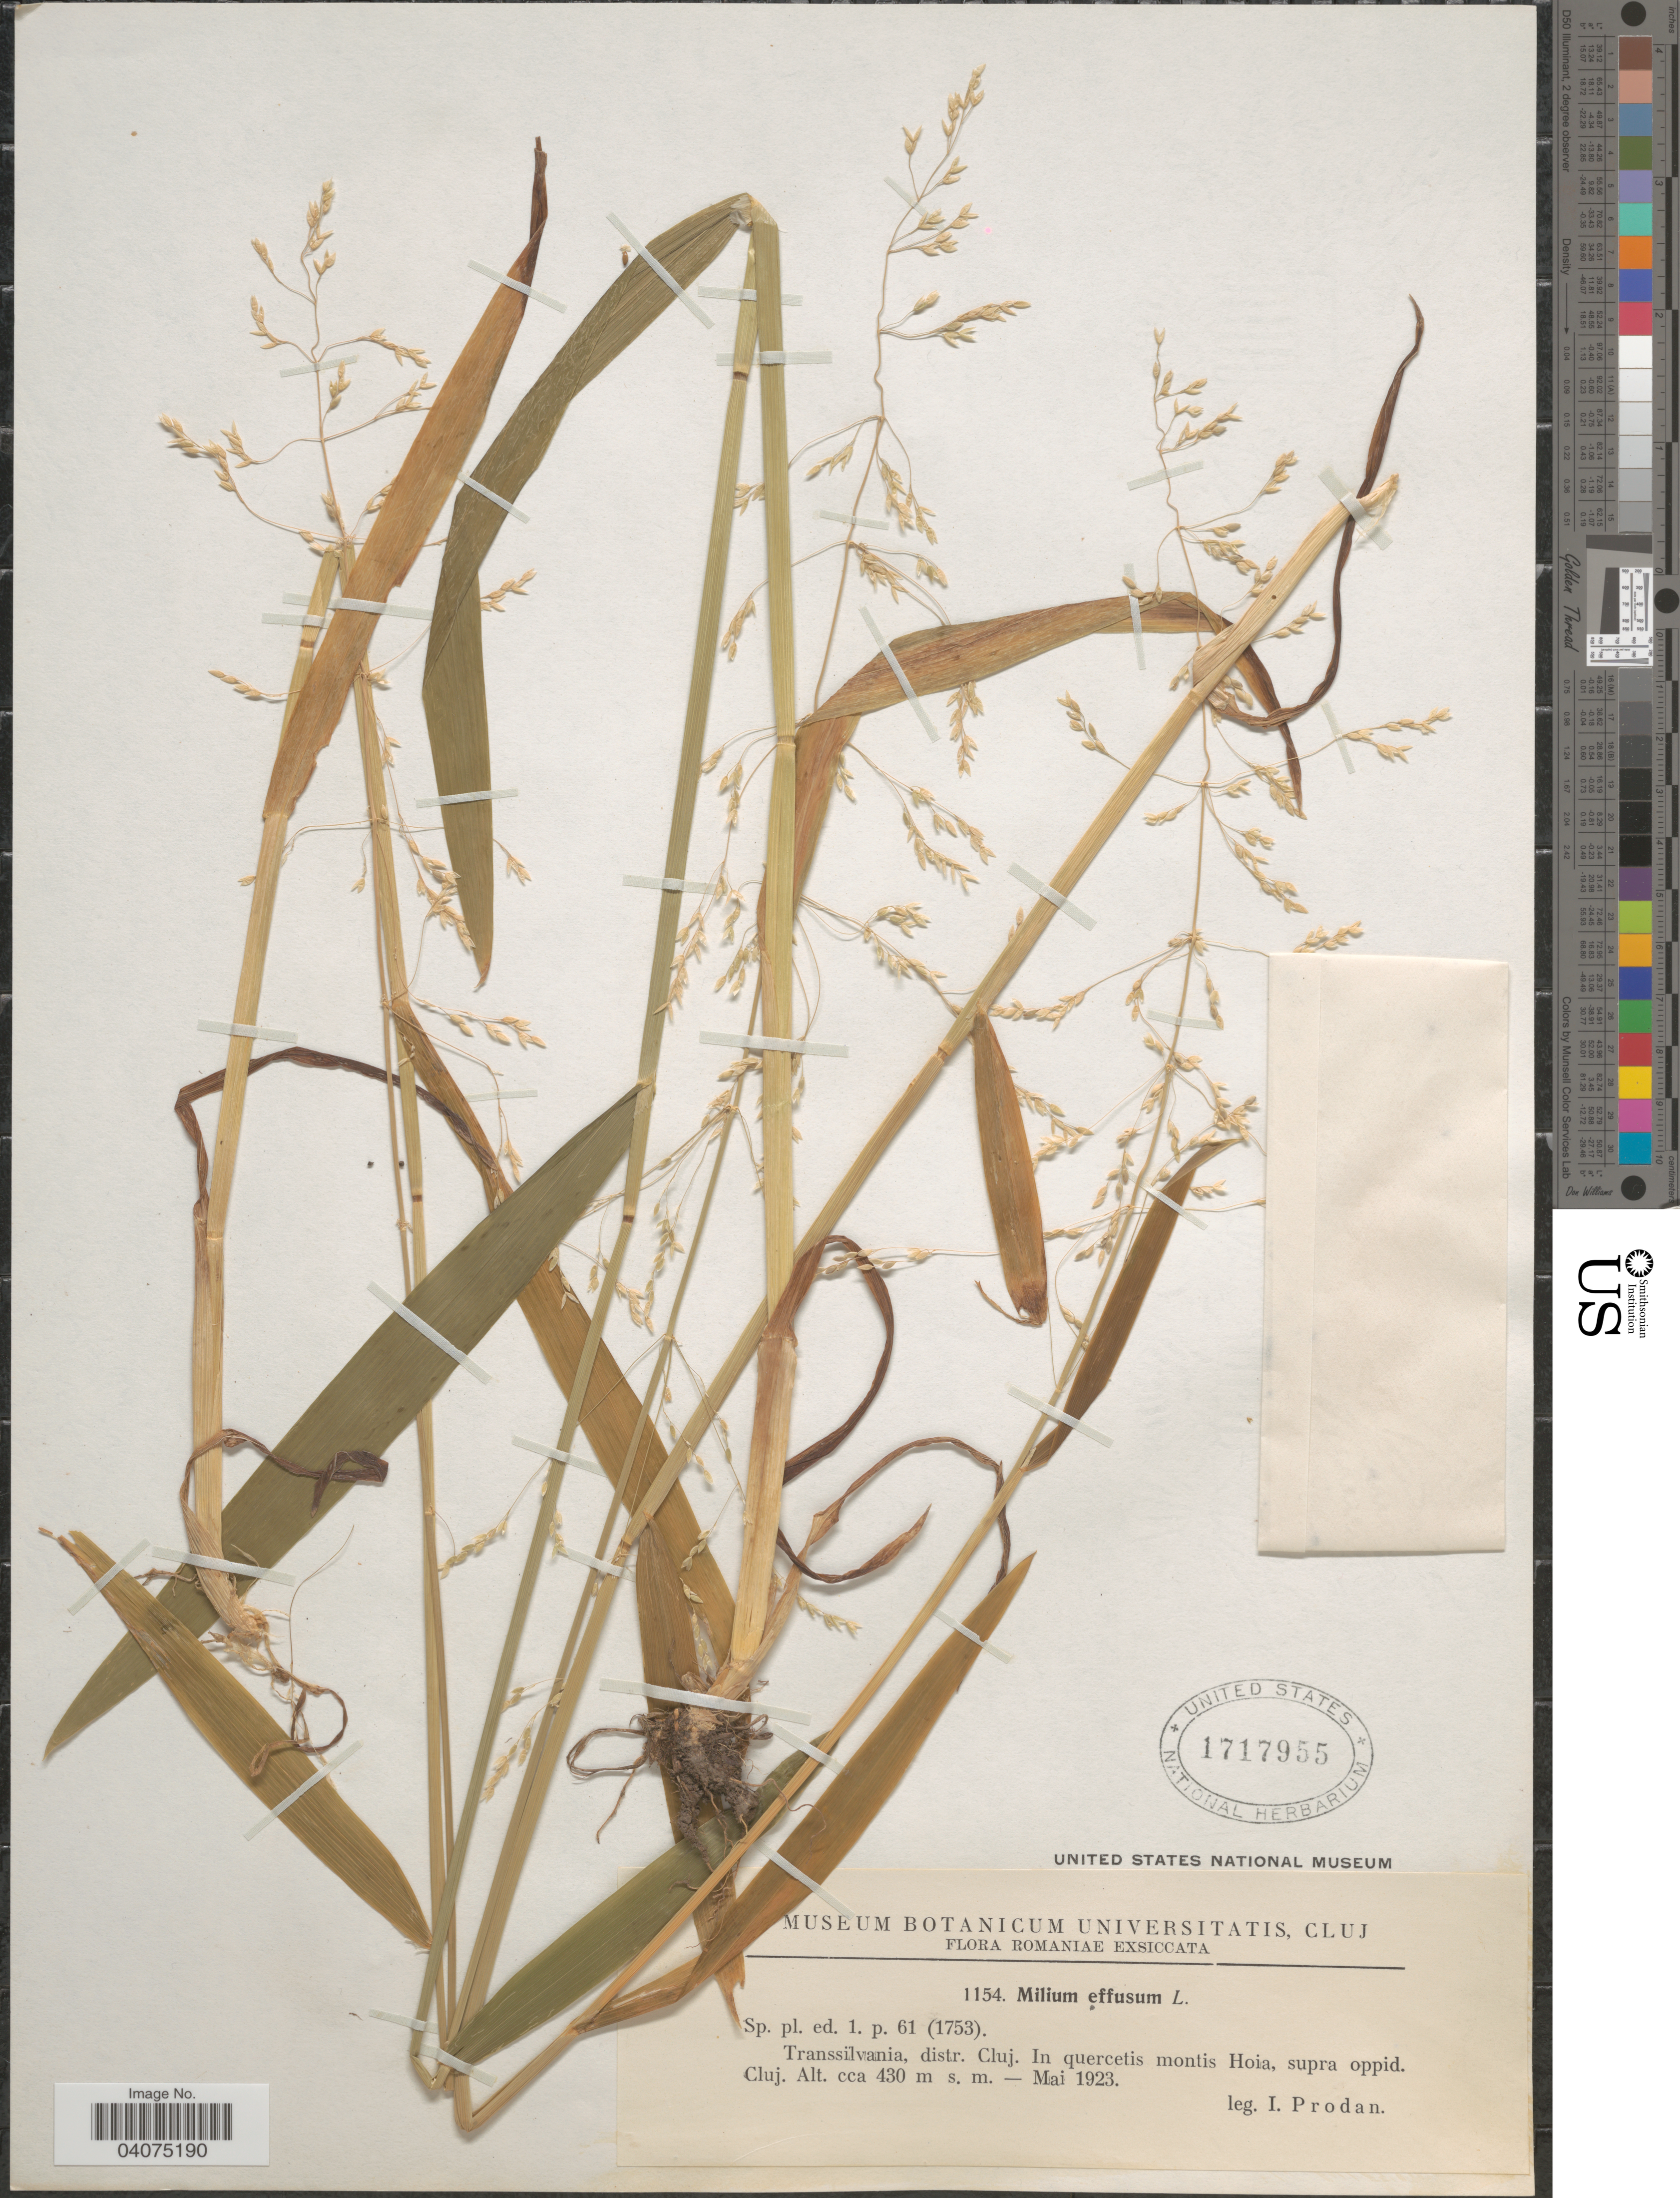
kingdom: Plantae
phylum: Tracheophyta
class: Liliopsida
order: Poales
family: Poaceae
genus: Milium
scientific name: Milium effusum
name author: L.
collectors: I. Prodán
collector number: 1154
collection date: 1923-05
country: Romania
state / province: Cluj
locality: Transsilvania, distr. Cluj. In quercetis montis Hoia, supra oppid. Cluj.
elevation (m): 430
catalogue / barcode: US 1717955